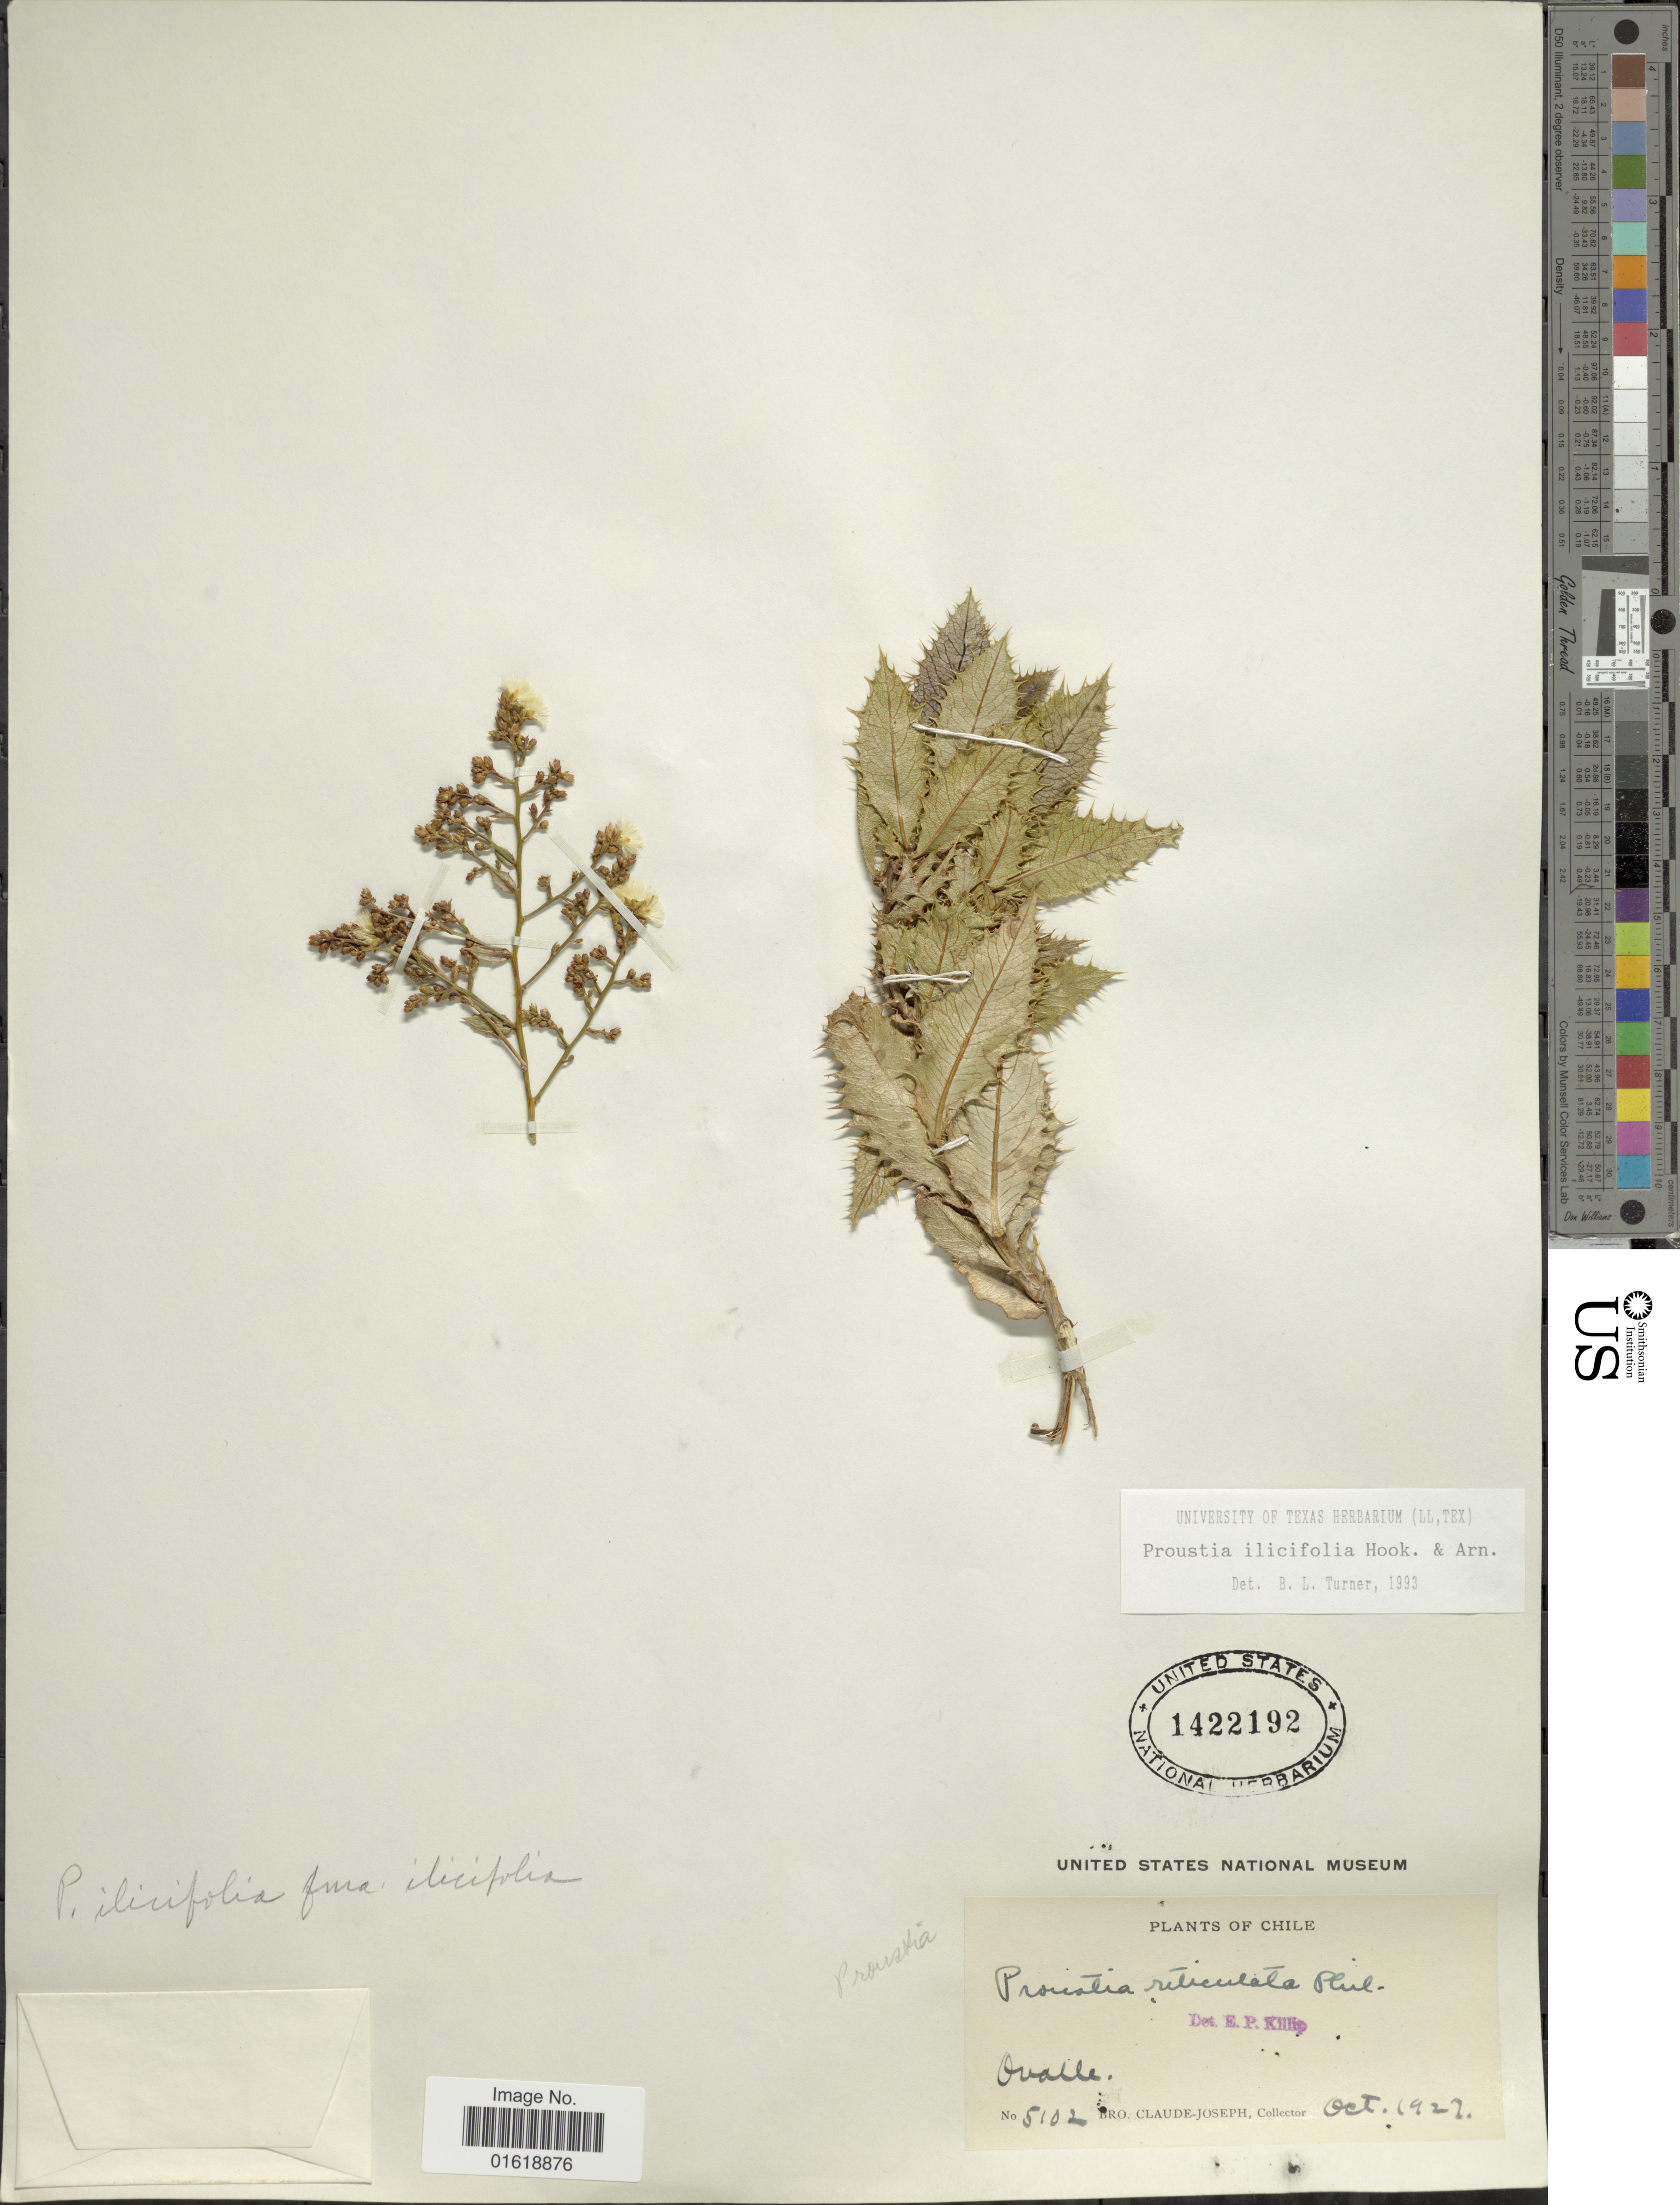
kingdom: Plantae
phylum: Tracheophyta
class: Magnoliopsida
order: Asterales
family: Asteraceae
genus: Proustia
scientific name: Proustia ilicifolia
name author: Hook. & Arn.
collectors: Bro. Claude-Joseph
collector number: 5102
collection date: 1927-10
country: Chile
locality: Ovalle.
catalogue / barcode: US 1422192